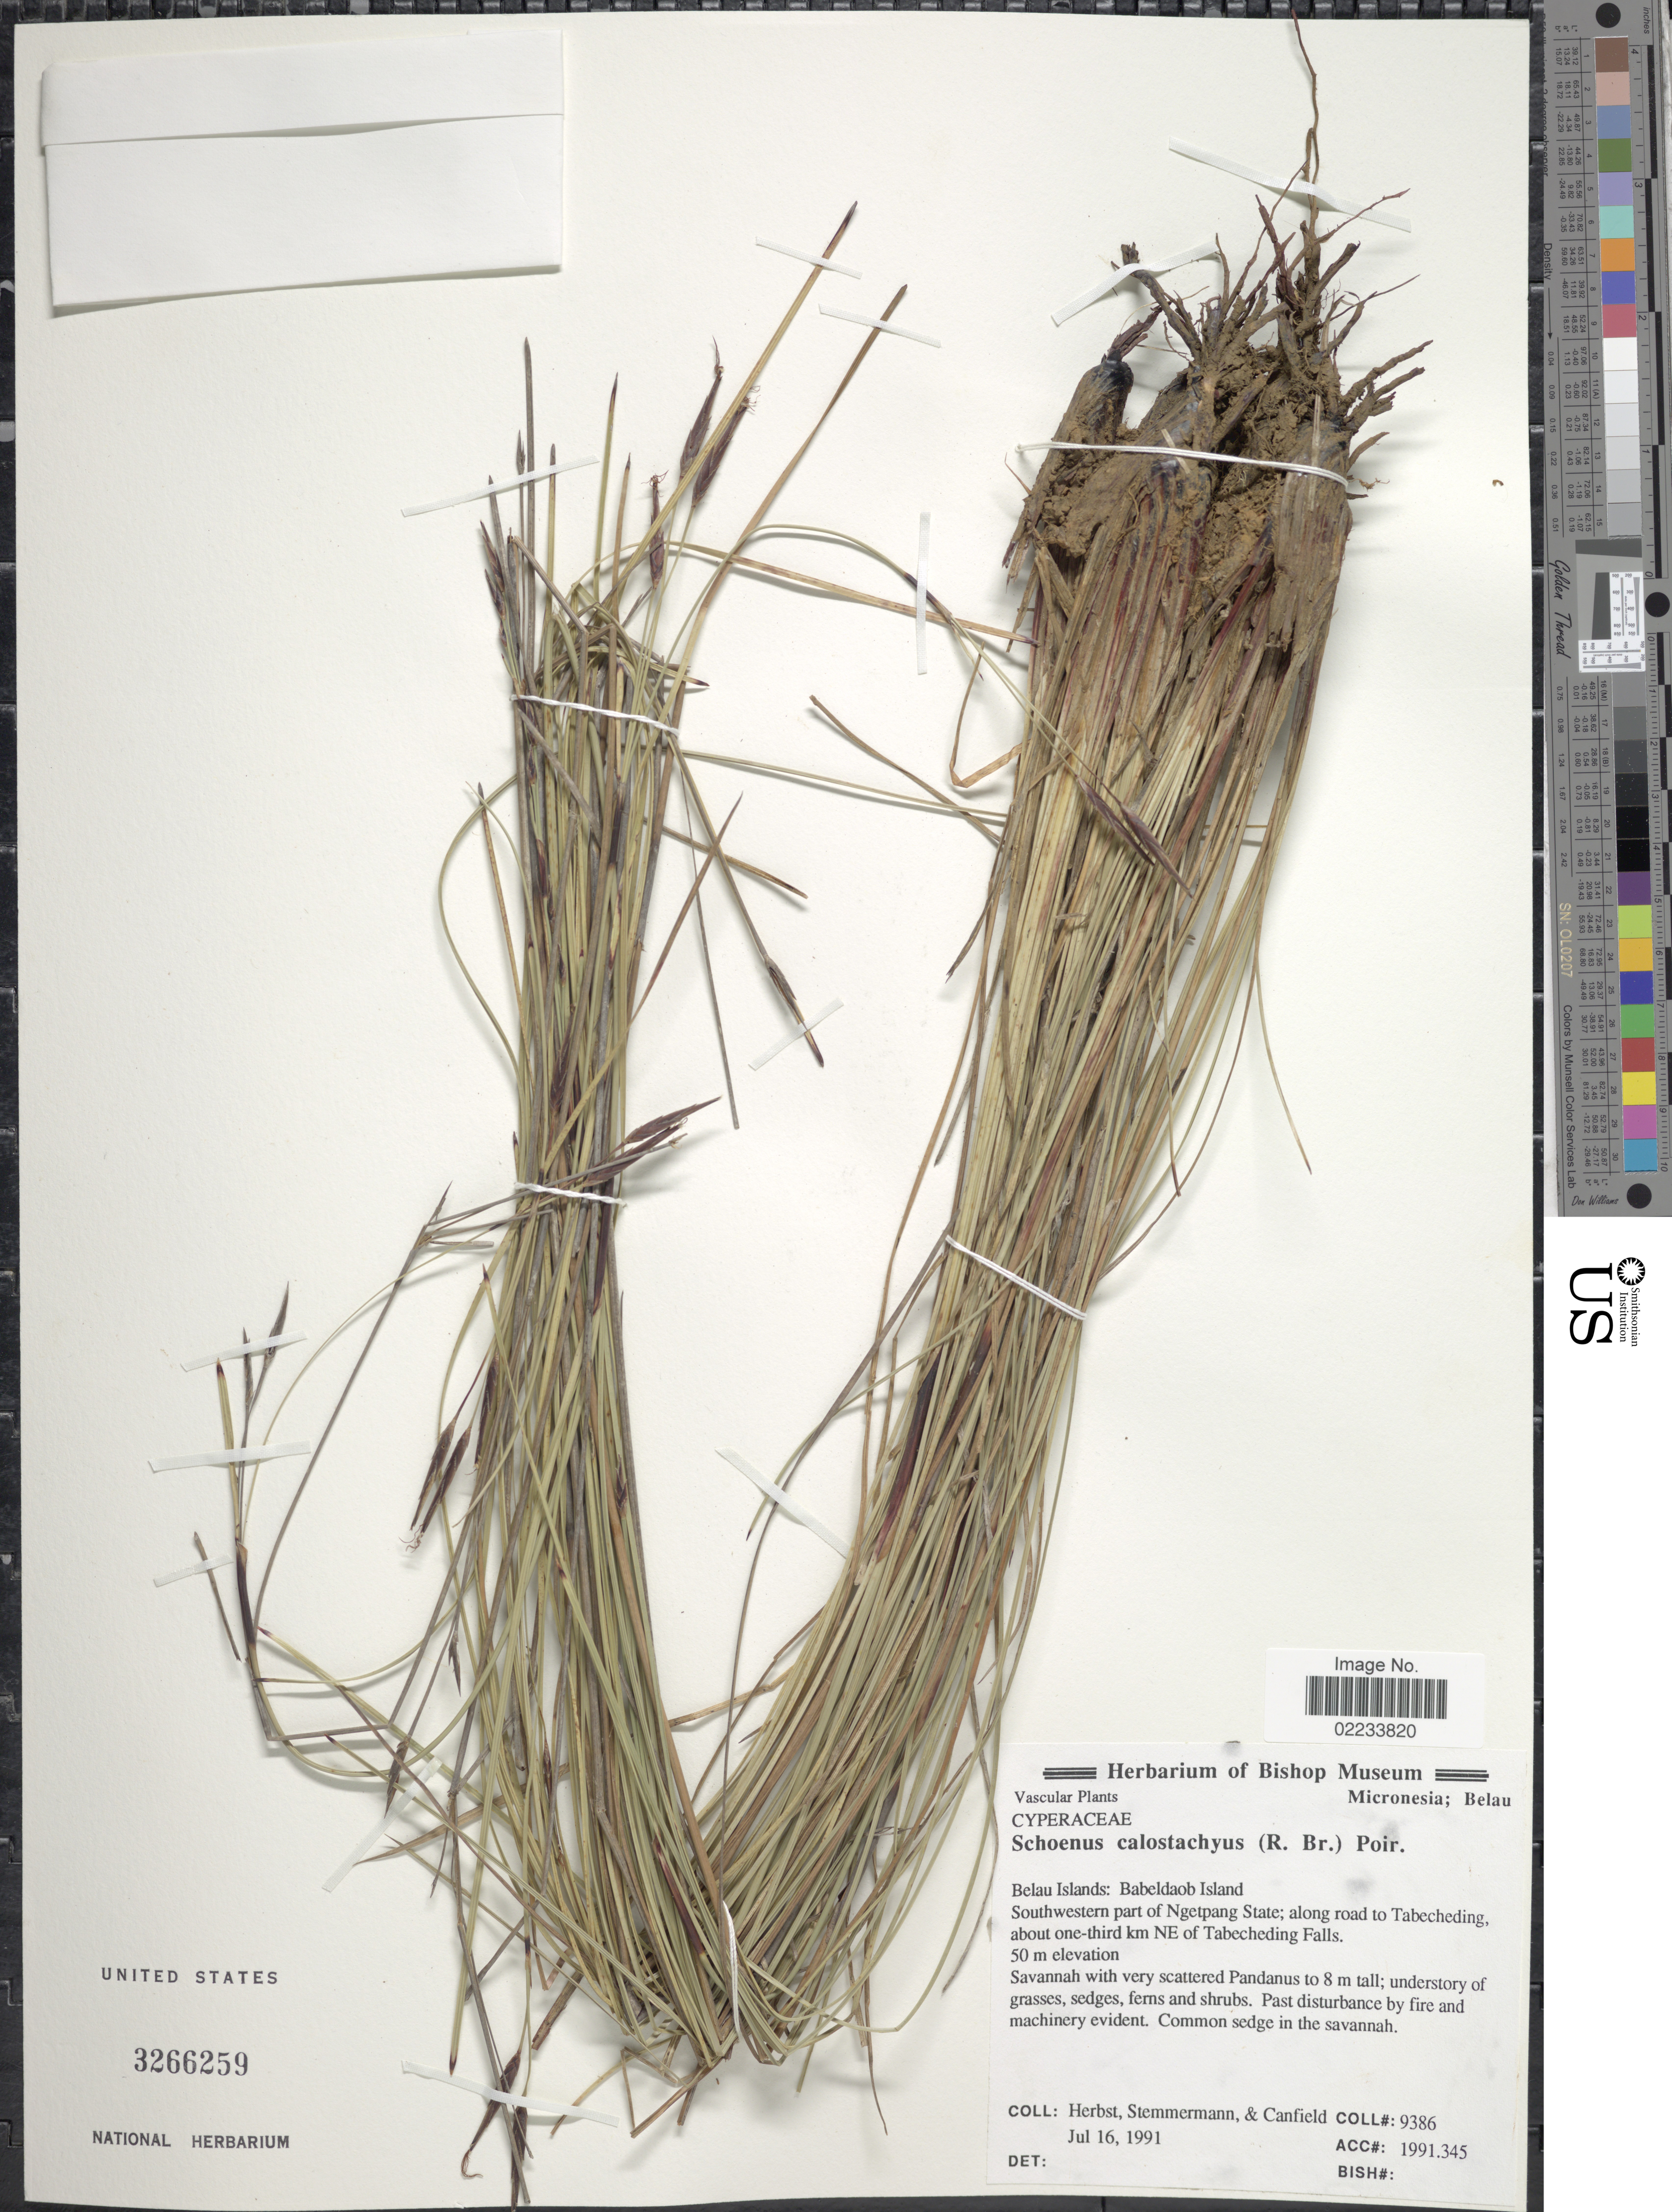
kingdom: Plantae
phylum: Tracheophyta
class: Liliopsida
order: Poales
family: Cyperaceae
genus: Schoenus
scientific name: Schoenus calostachyus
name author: (R. Br.) Poir. ex Roem. & Schult.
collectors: -. Herbst, -. Stemmermann & -. Canfield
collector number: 9386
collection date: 1991-07-16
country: Palau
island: Babeldaob [Babelthuap]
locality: Belau Islands: Babeldaob Island, Southwestern part of Ngetpang State; along road to Tabecheding, about one-third km NE of Tabecheding Falls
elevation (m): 50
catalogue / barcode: US 3266259